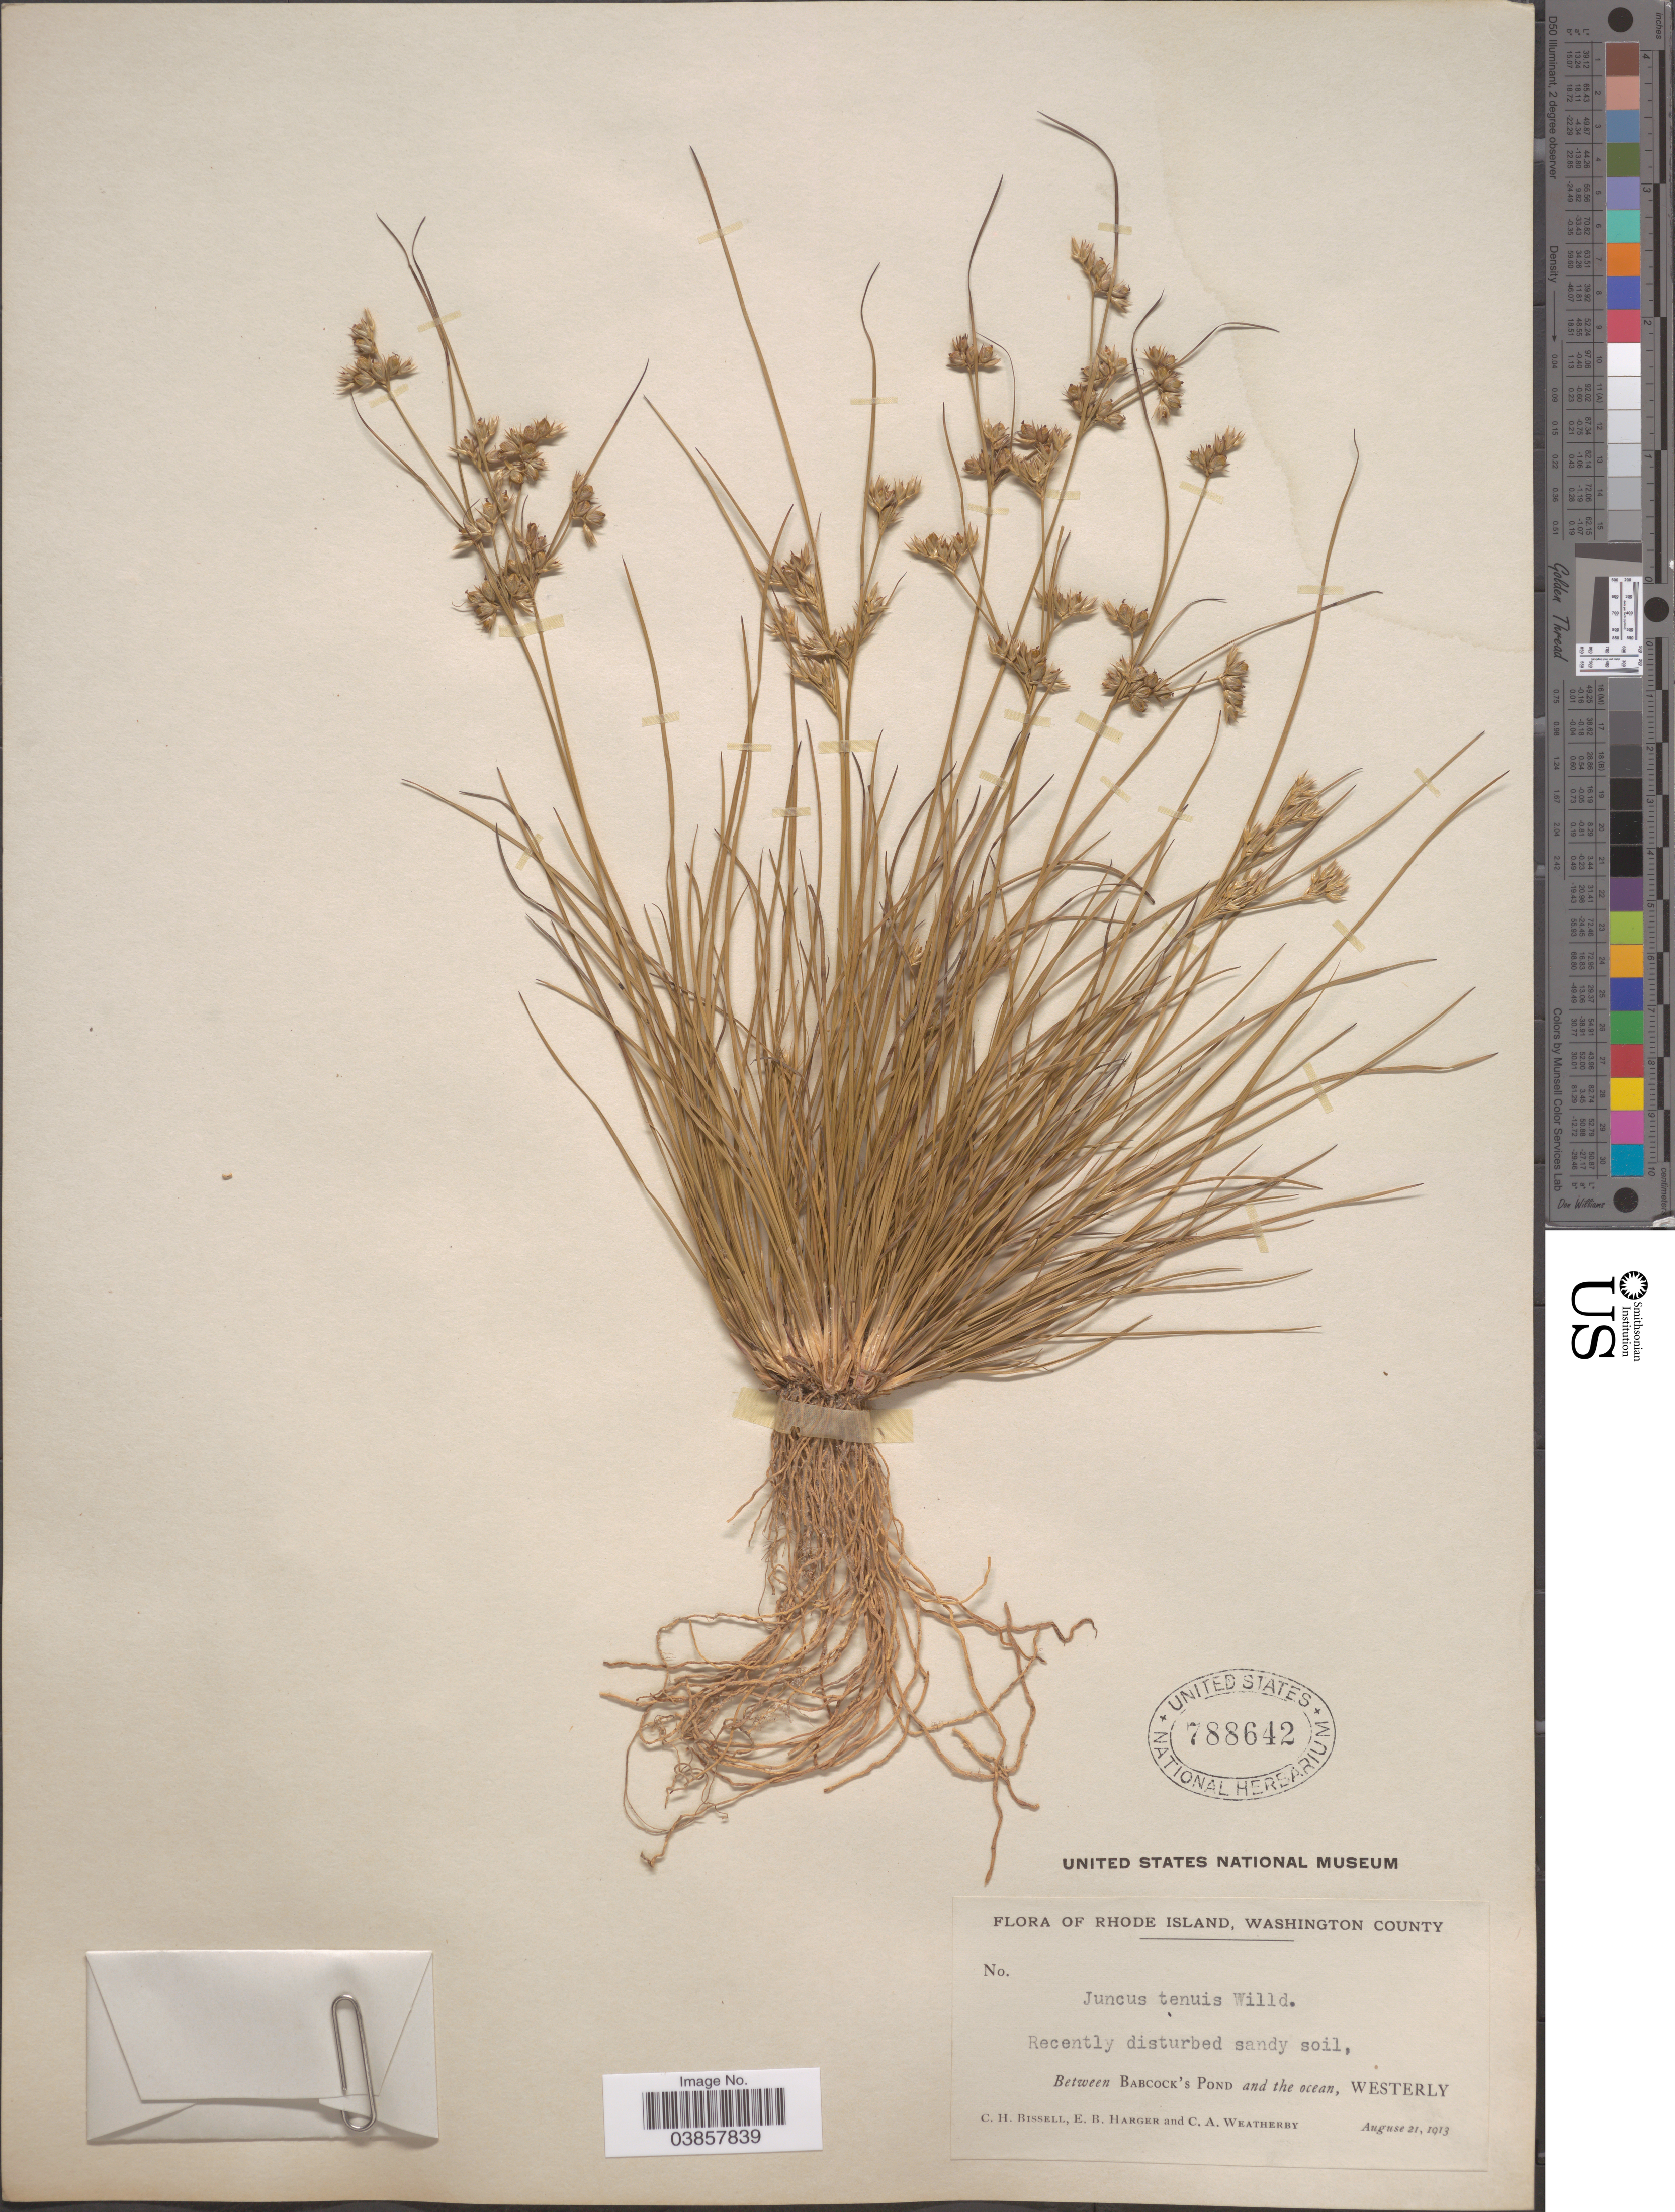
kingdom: Plantae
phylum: Tracheophyta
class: Liliopsida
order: Poales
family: Juncaceae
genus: Juncus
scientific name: Juncus tenuis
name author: Willd.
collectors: C. Bissell, E. B. Harger & C. A. Weatherby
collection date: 1913-08-21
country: United States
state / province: Rhode Island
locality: Washington County. Between Babcock's Pond and the ocean, Westerly.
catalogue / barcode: US 788642